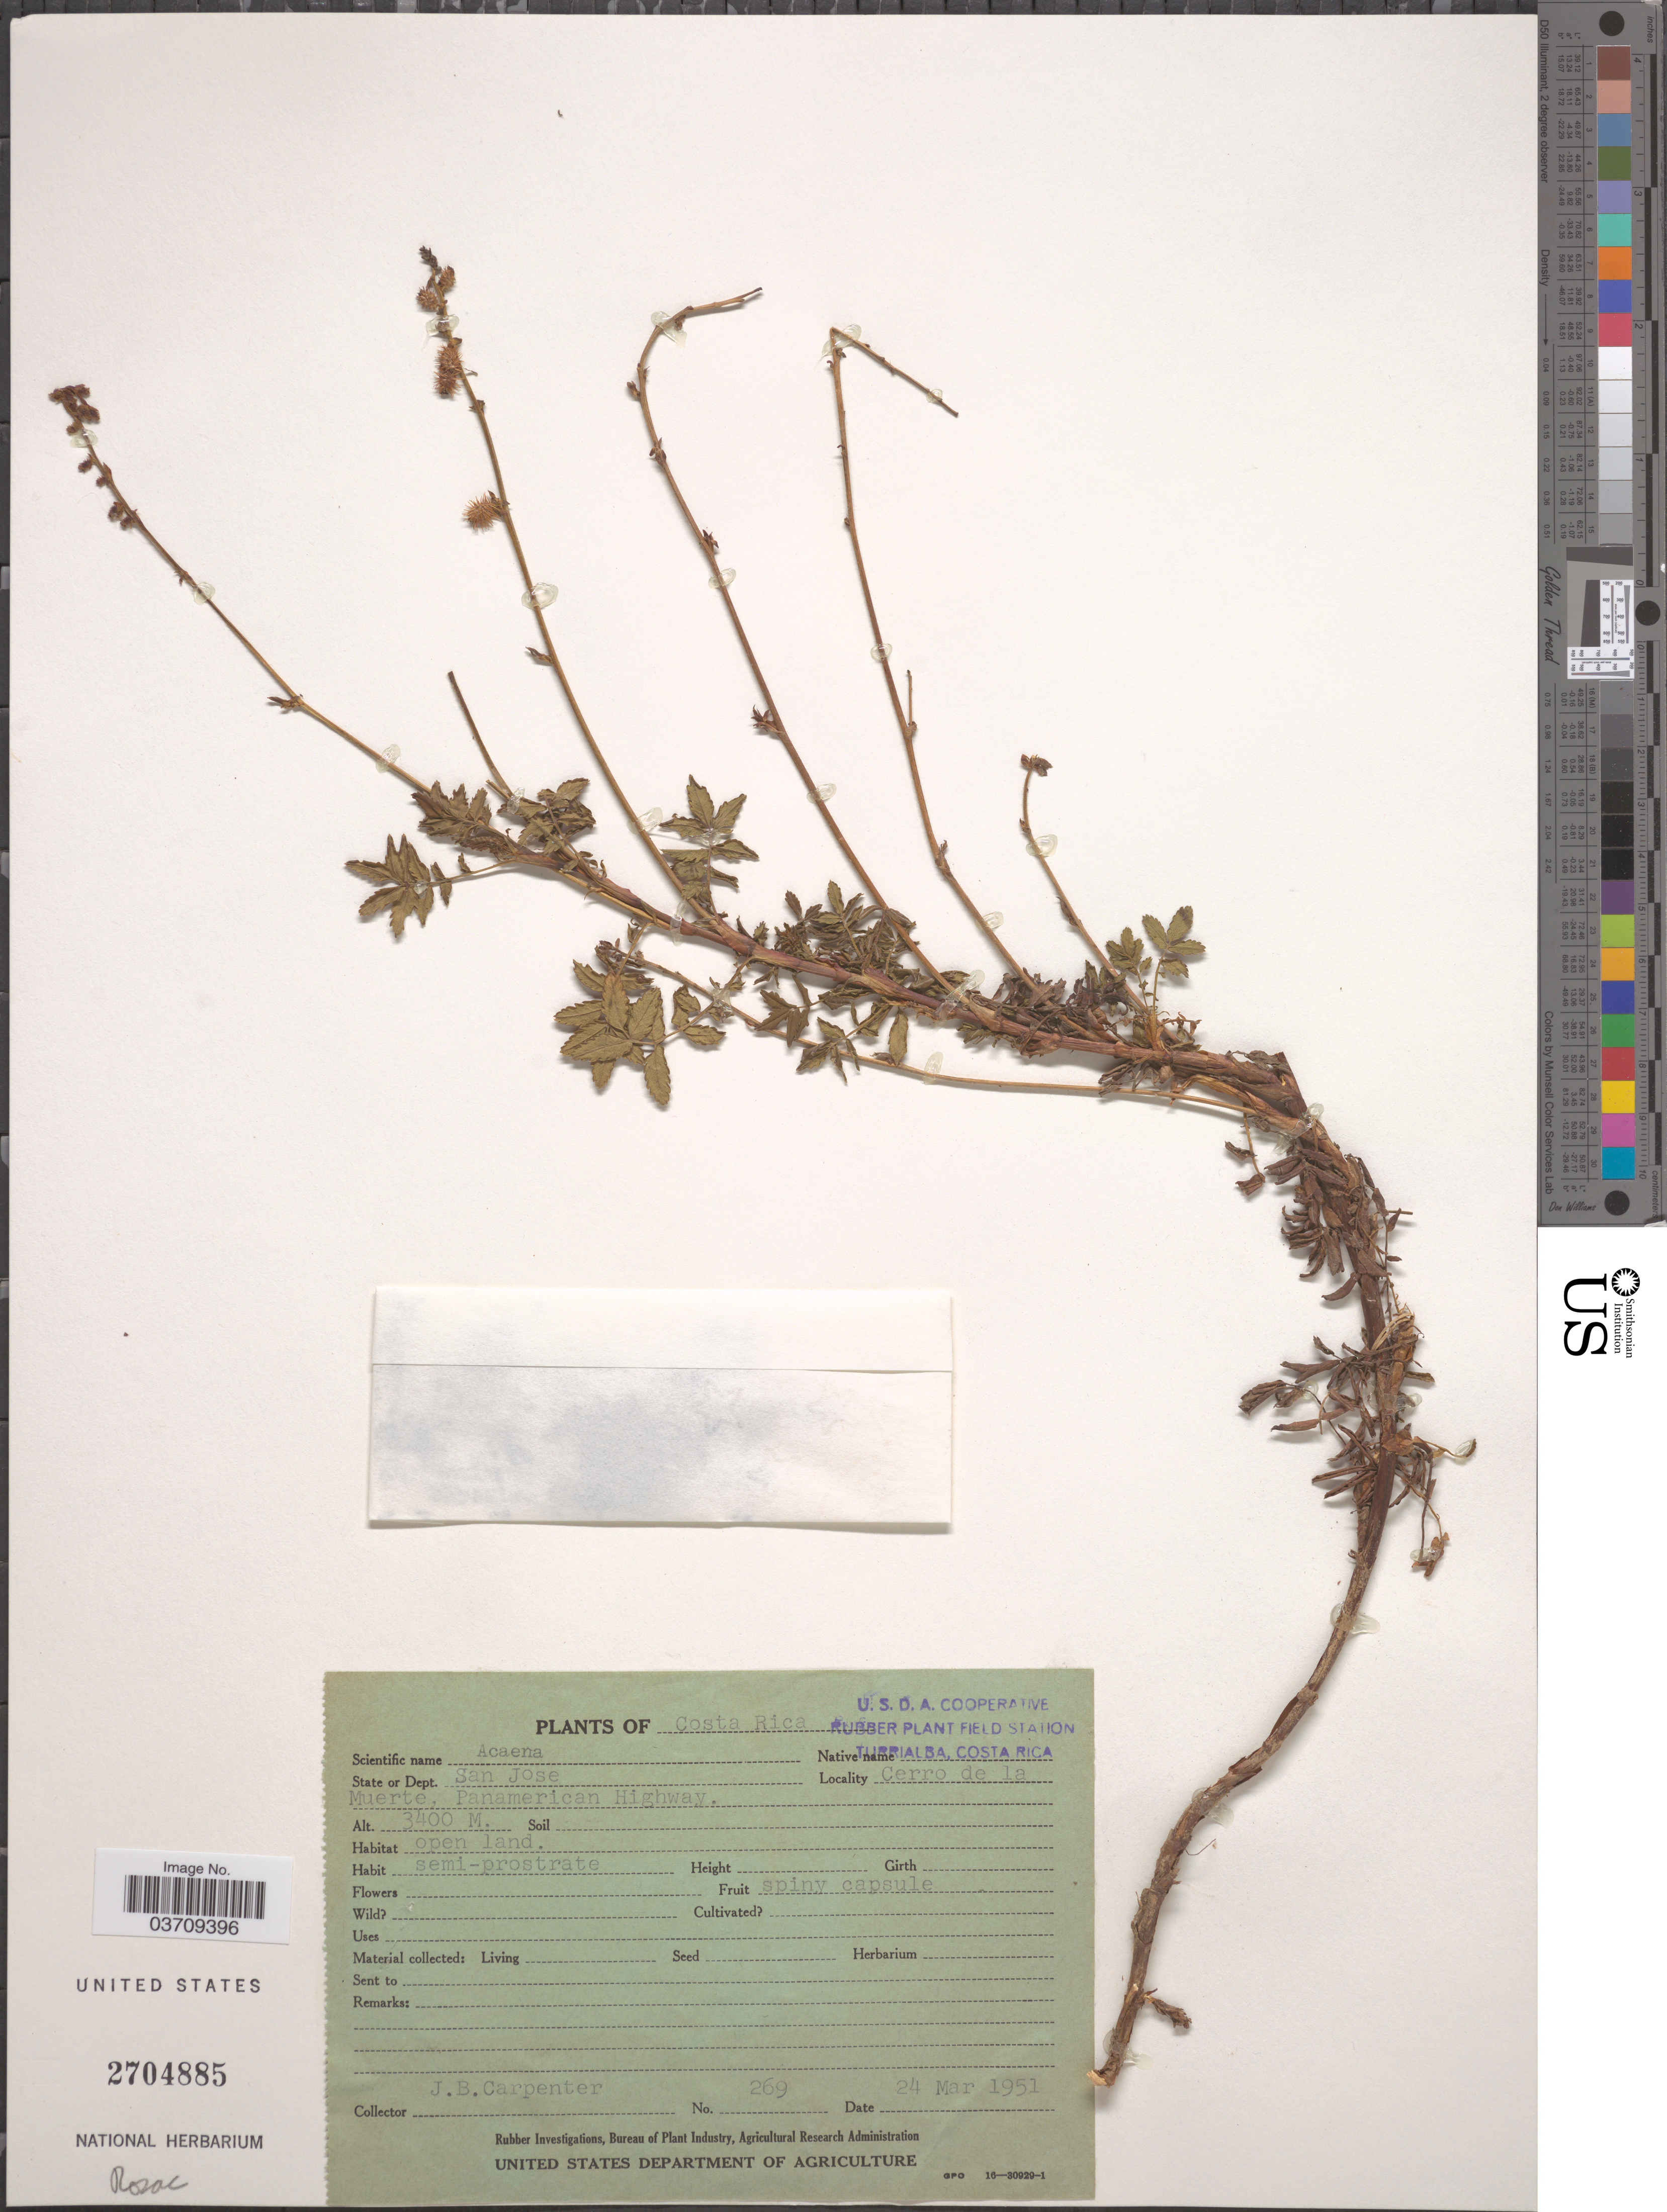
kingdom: Plantae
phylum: Tracheophyta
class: Magnoliopsida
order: Rosales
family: Rosaceae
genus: Acaena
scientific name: Acaena sp.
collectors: J. Carpenter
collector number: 269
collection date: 1951-03-24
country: Costa Rica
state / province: San José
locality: Cerro de la Muerte, Panamerican Highway.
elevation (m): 3400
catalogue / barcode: US 2704885